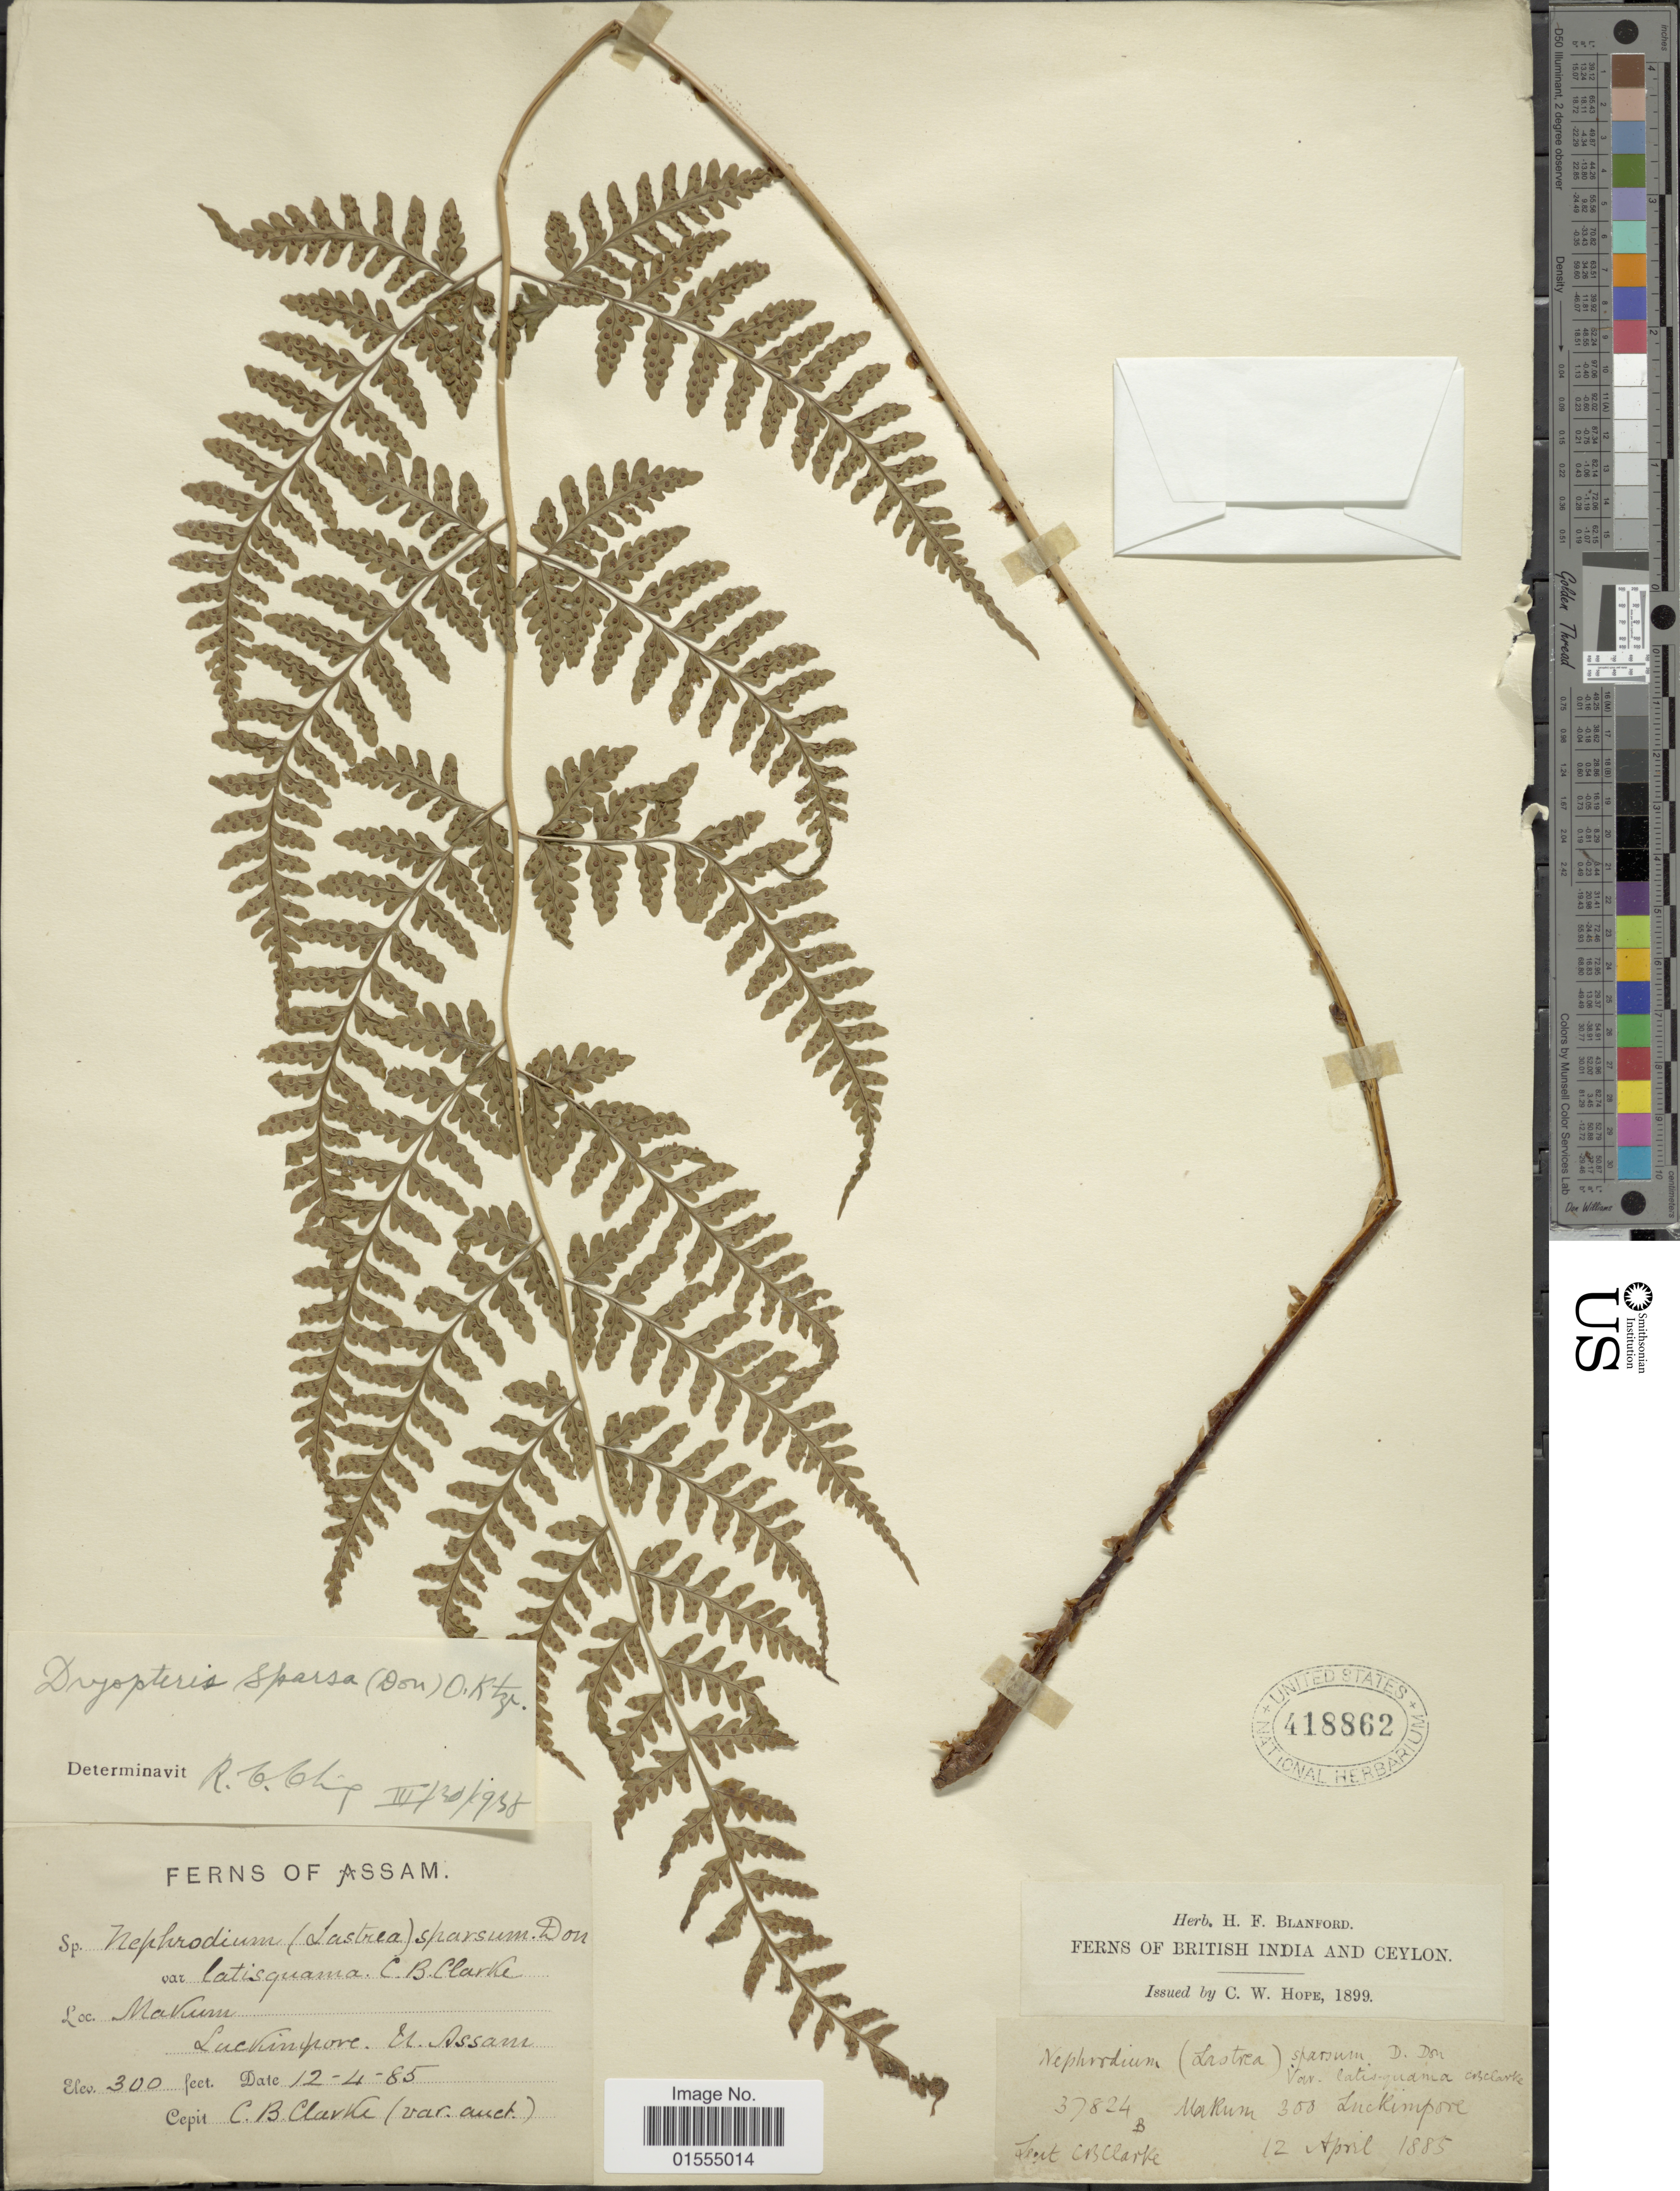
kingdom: Plantae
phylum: Tracheophyta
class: Polypodiopsida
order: Polypodiales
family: Dryopteridaceae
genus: Dryopteris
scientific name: Dryopteris sparsa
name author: (D. Don) Kuntze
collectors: C. B. Clarke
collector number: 37824B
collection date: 1885-04-12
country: India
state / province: Assam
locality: Assam, India, Mavum, Luckvinpore, U. Assam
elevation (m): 91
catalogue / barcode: US 418862